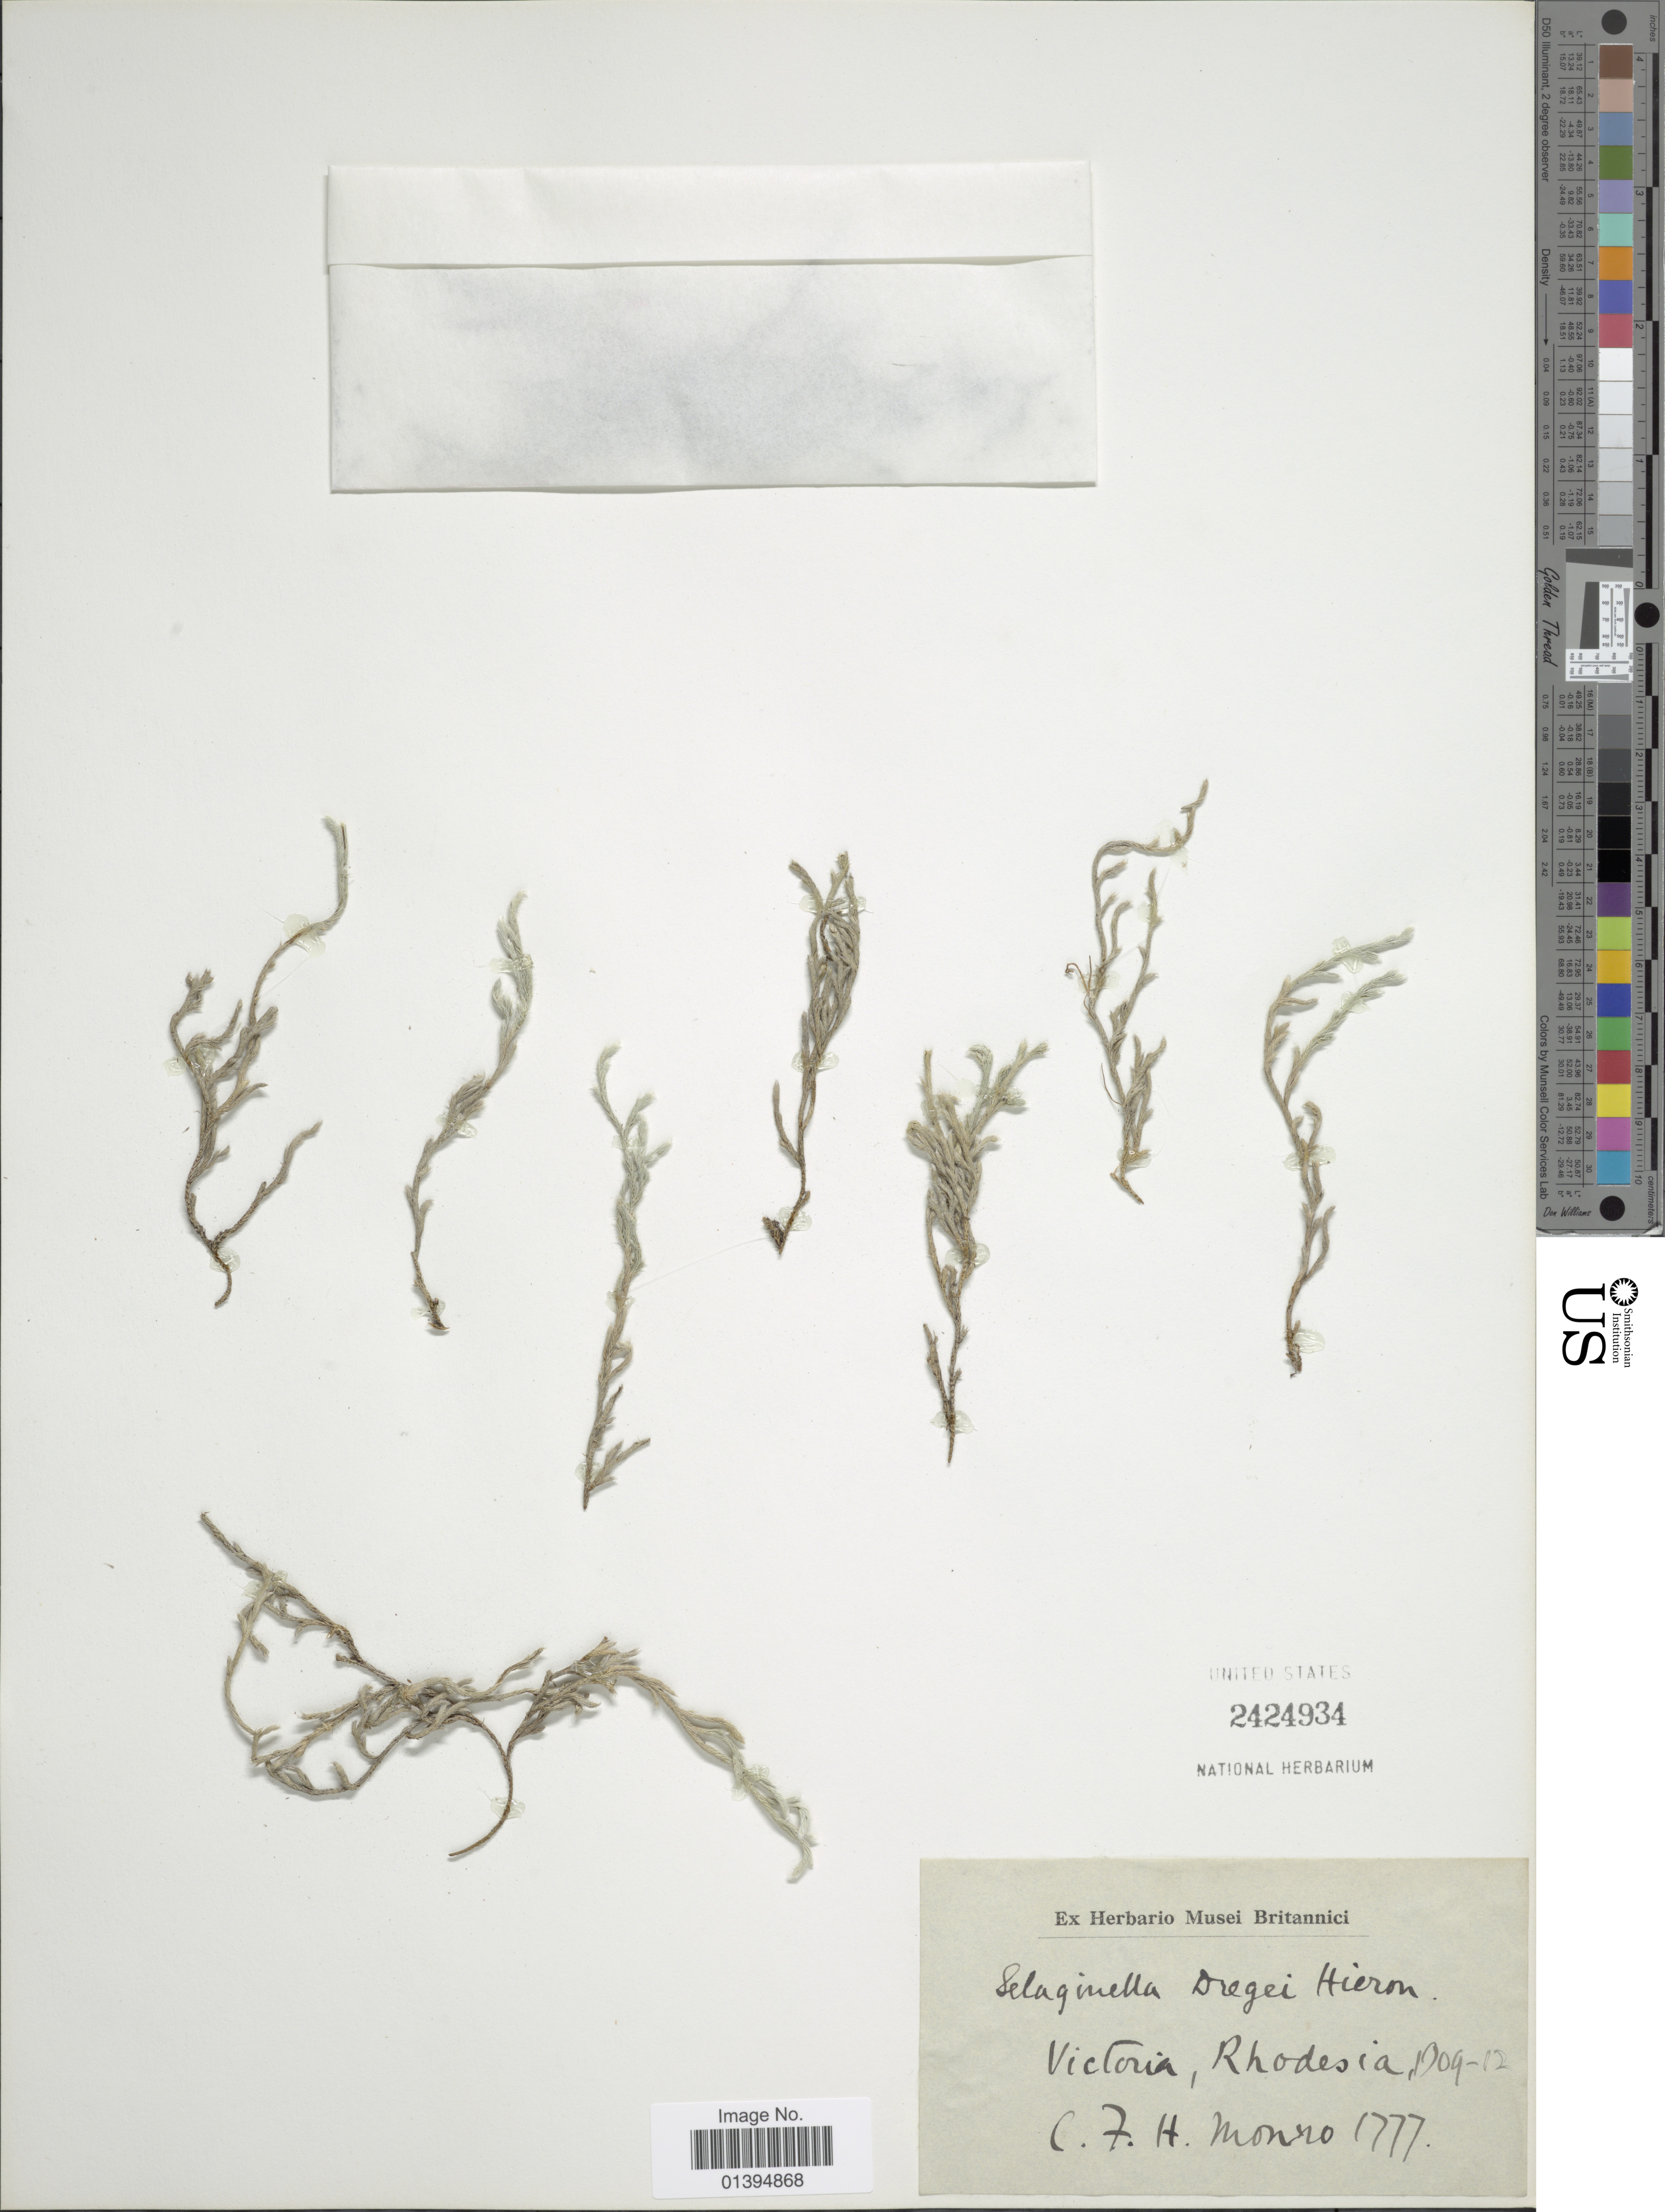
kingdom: Plantae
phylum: Tracheophyta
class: Lycopodiopsida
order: Selaginellales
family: Selaginellaceae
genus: Selaginella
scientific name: Selaginella dregei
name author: (C. Presl) Hieron.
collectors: C. Monro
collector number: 1777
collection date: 1909/1912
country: Zimbabwe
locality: Victoria, Rhodesia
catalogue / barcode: US 2424934